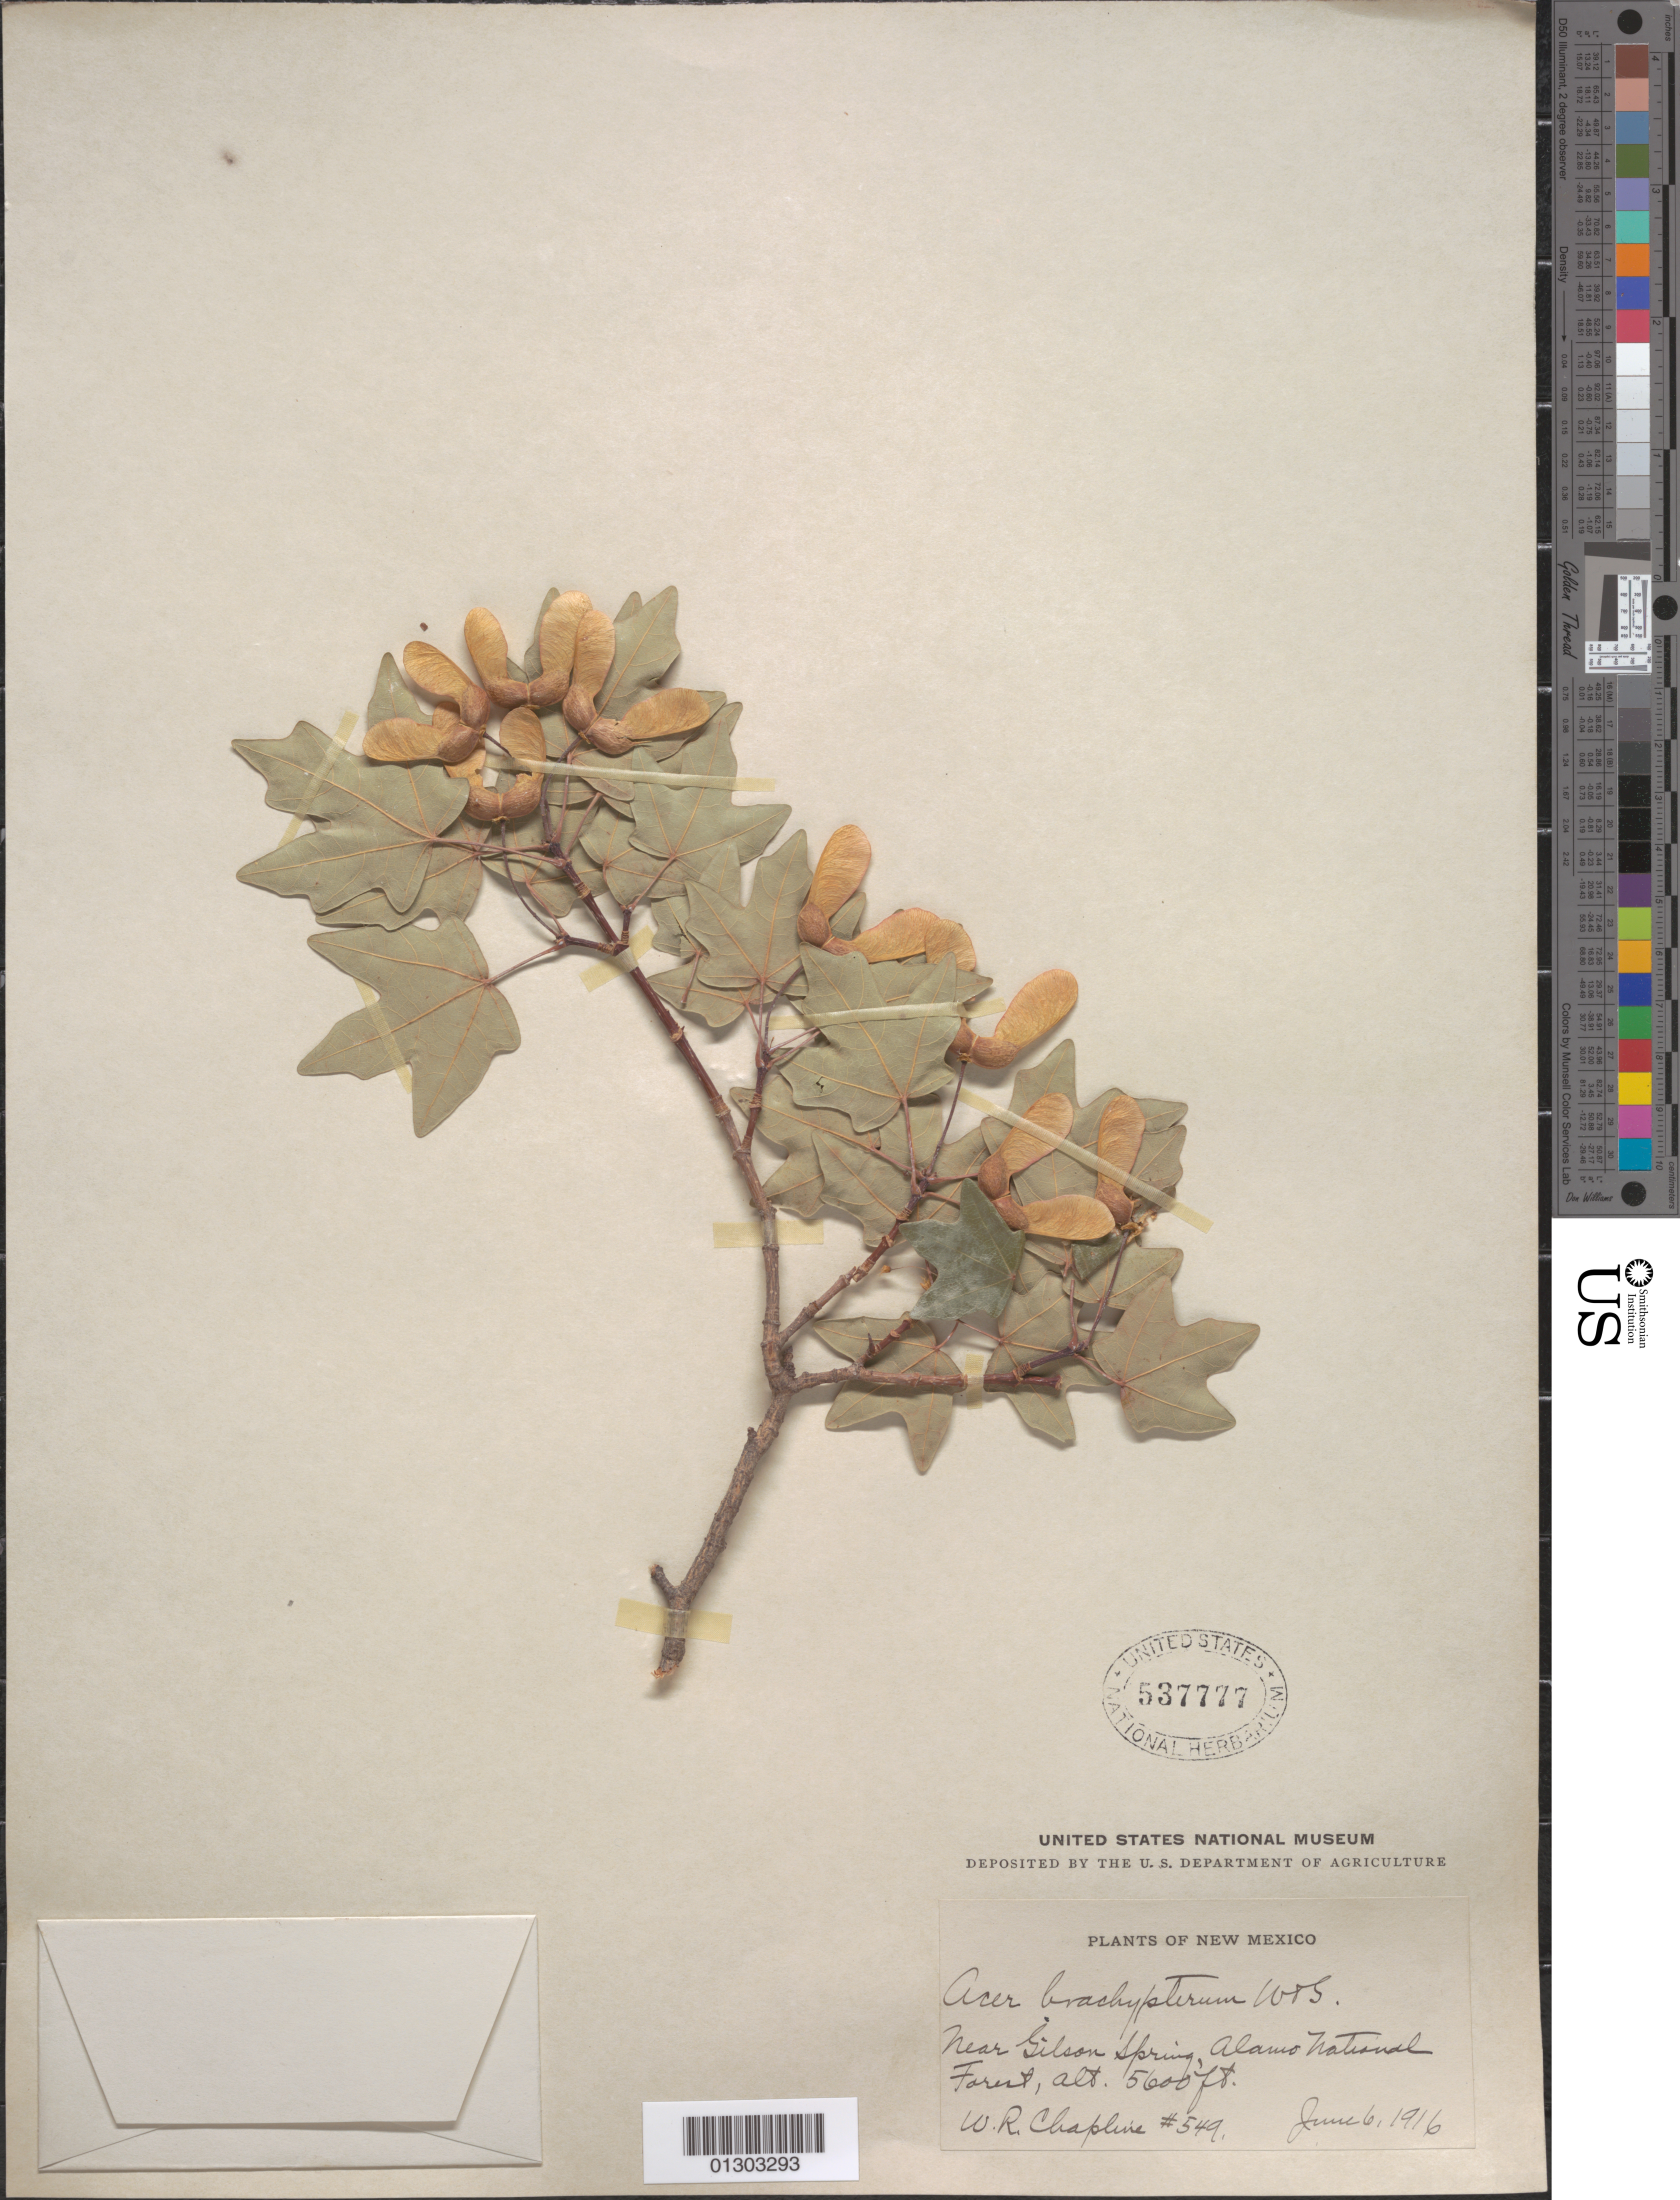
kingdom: Plantae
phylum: Tracheophyta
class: Magnoliopsida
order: Sapindales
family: Sapindaceae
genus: Acer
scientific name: Acer grandidentatum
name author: Nutt.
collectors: W. Chapline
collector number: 549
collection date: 1916-06-06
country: United States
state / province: New Mexico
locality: Alamo National Forest, near Gilson Spring.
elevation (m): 1707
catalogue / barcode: US 537777